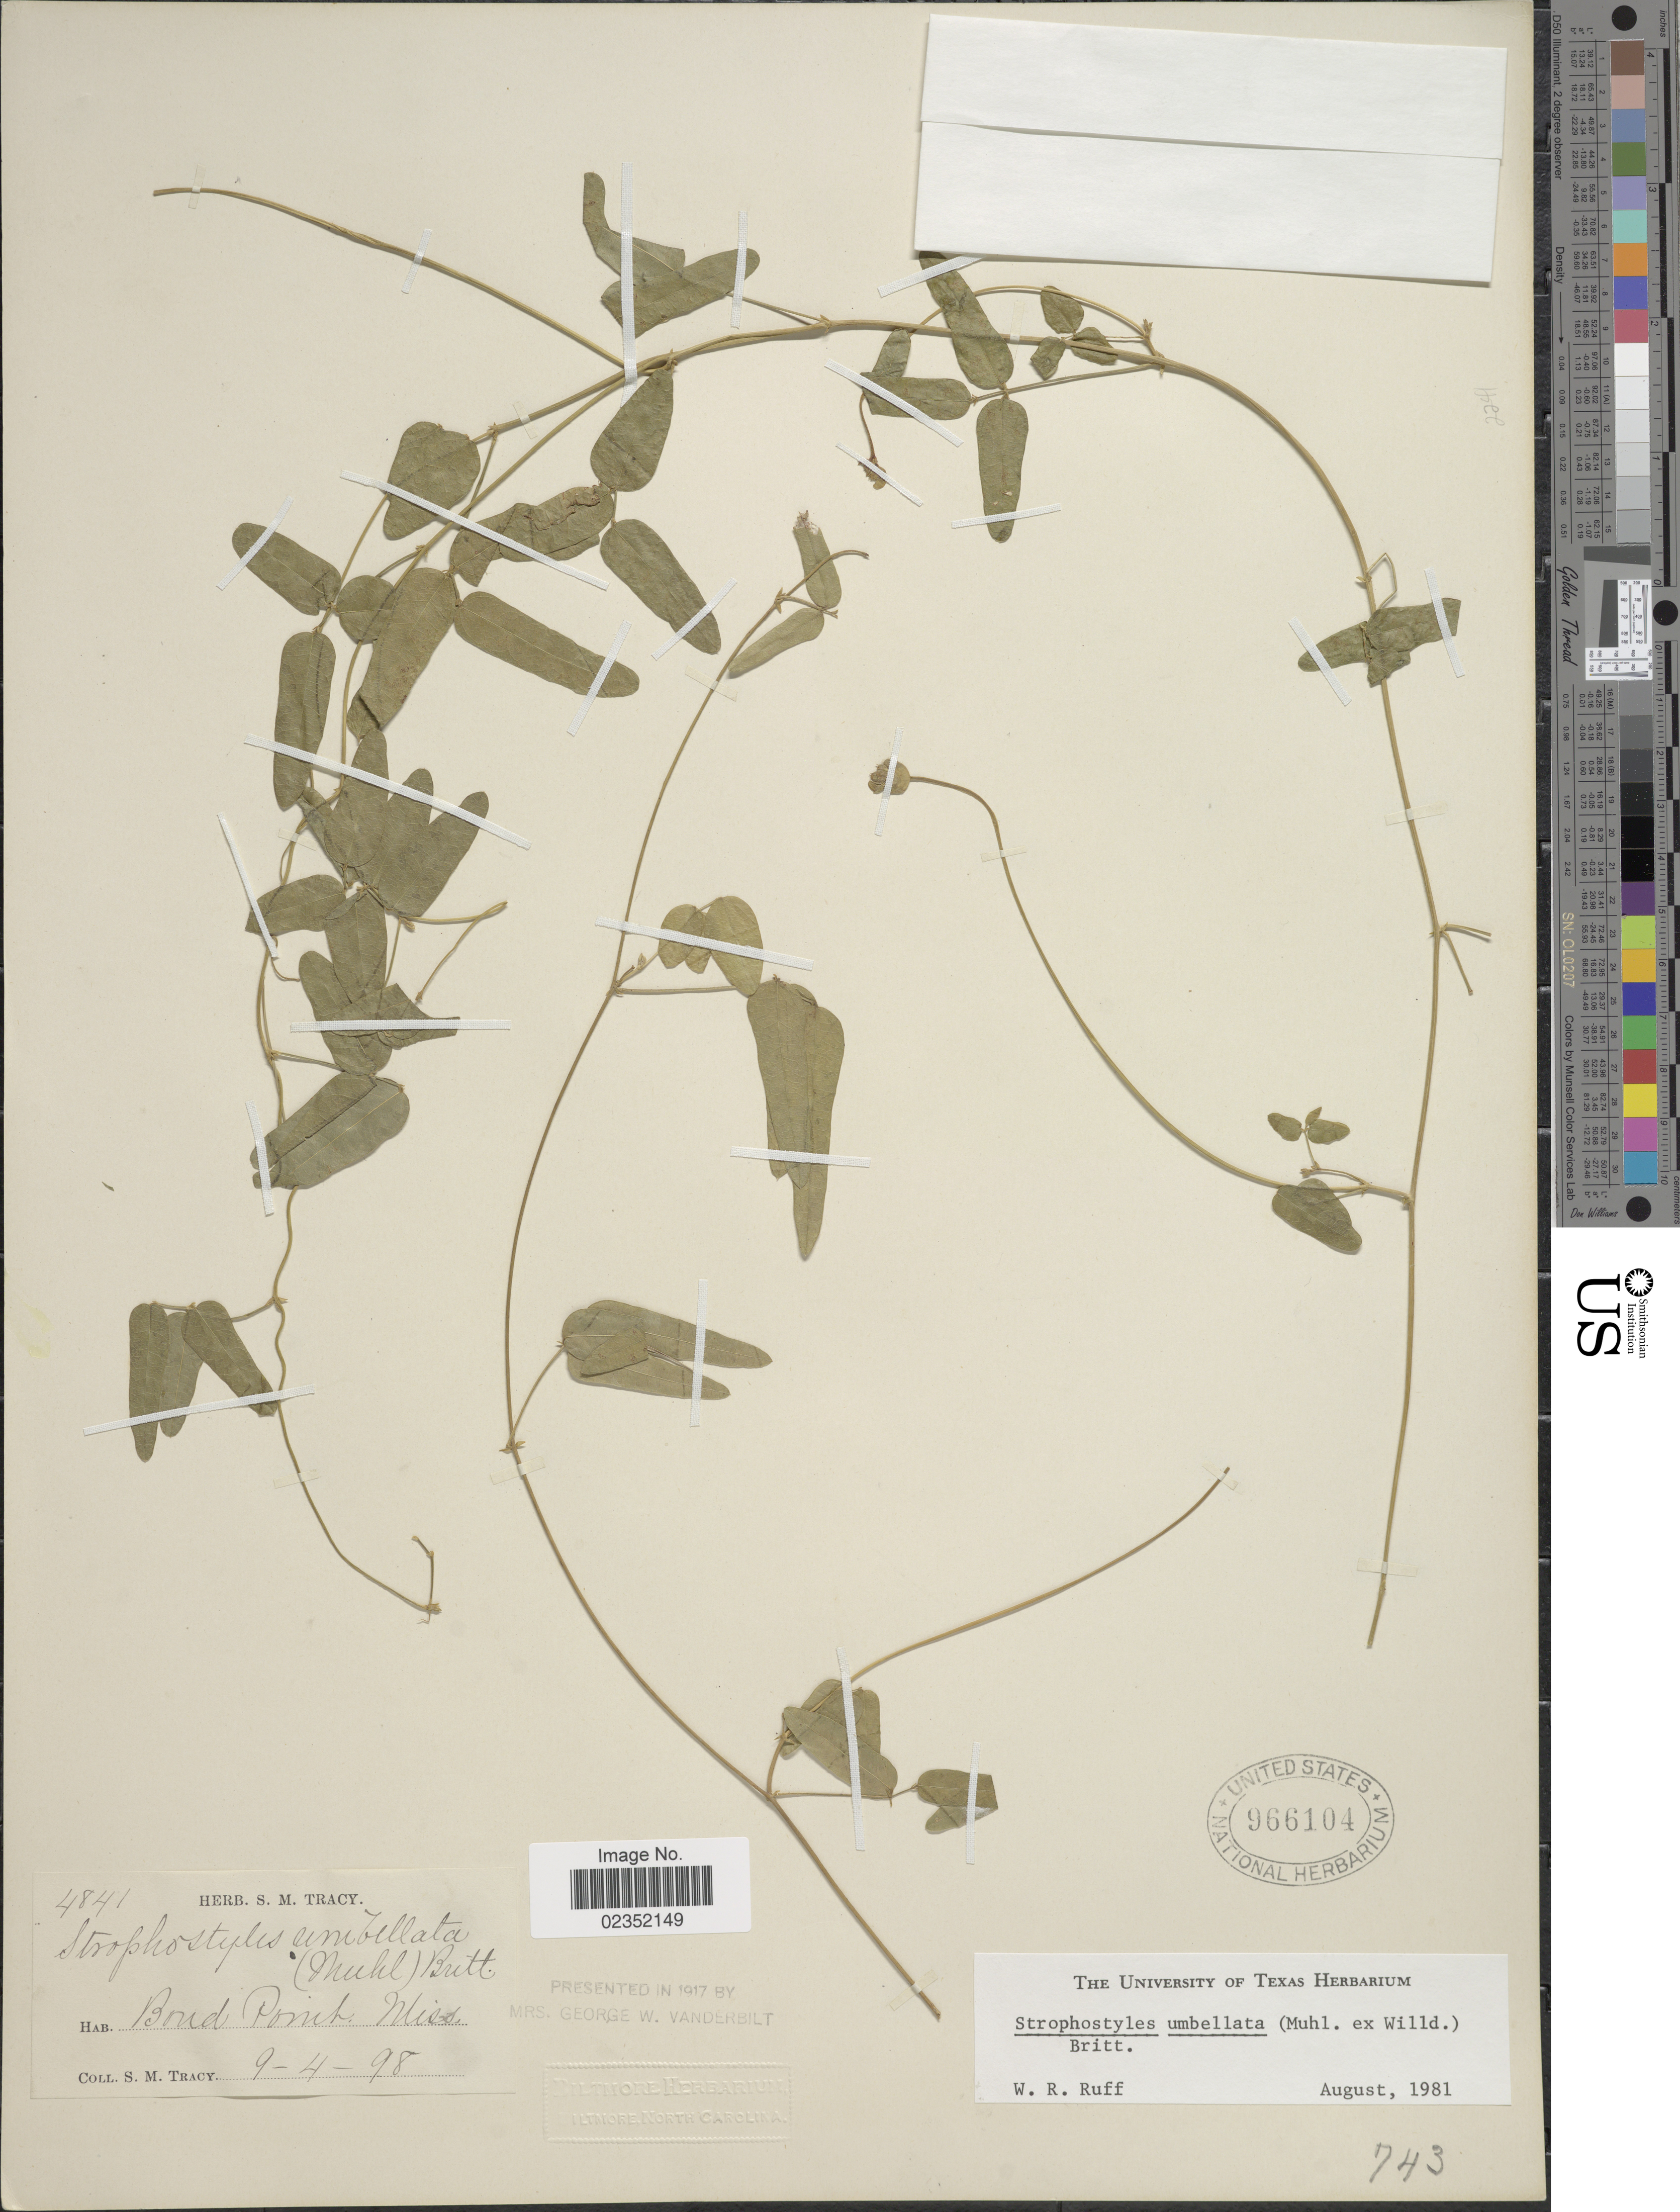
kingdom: Plantae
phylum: Tracheophyta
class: Magnoliopsida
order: Fabales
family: Fabaceae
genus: Strophostyles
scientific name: Strophostyles umbellata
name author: (Muhl. ex Willd.) Britton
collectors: S. M. Tracy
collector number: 4841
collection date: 1898-09-04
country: United States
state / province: Mississippi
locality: Bond Point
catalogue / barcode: US 966104